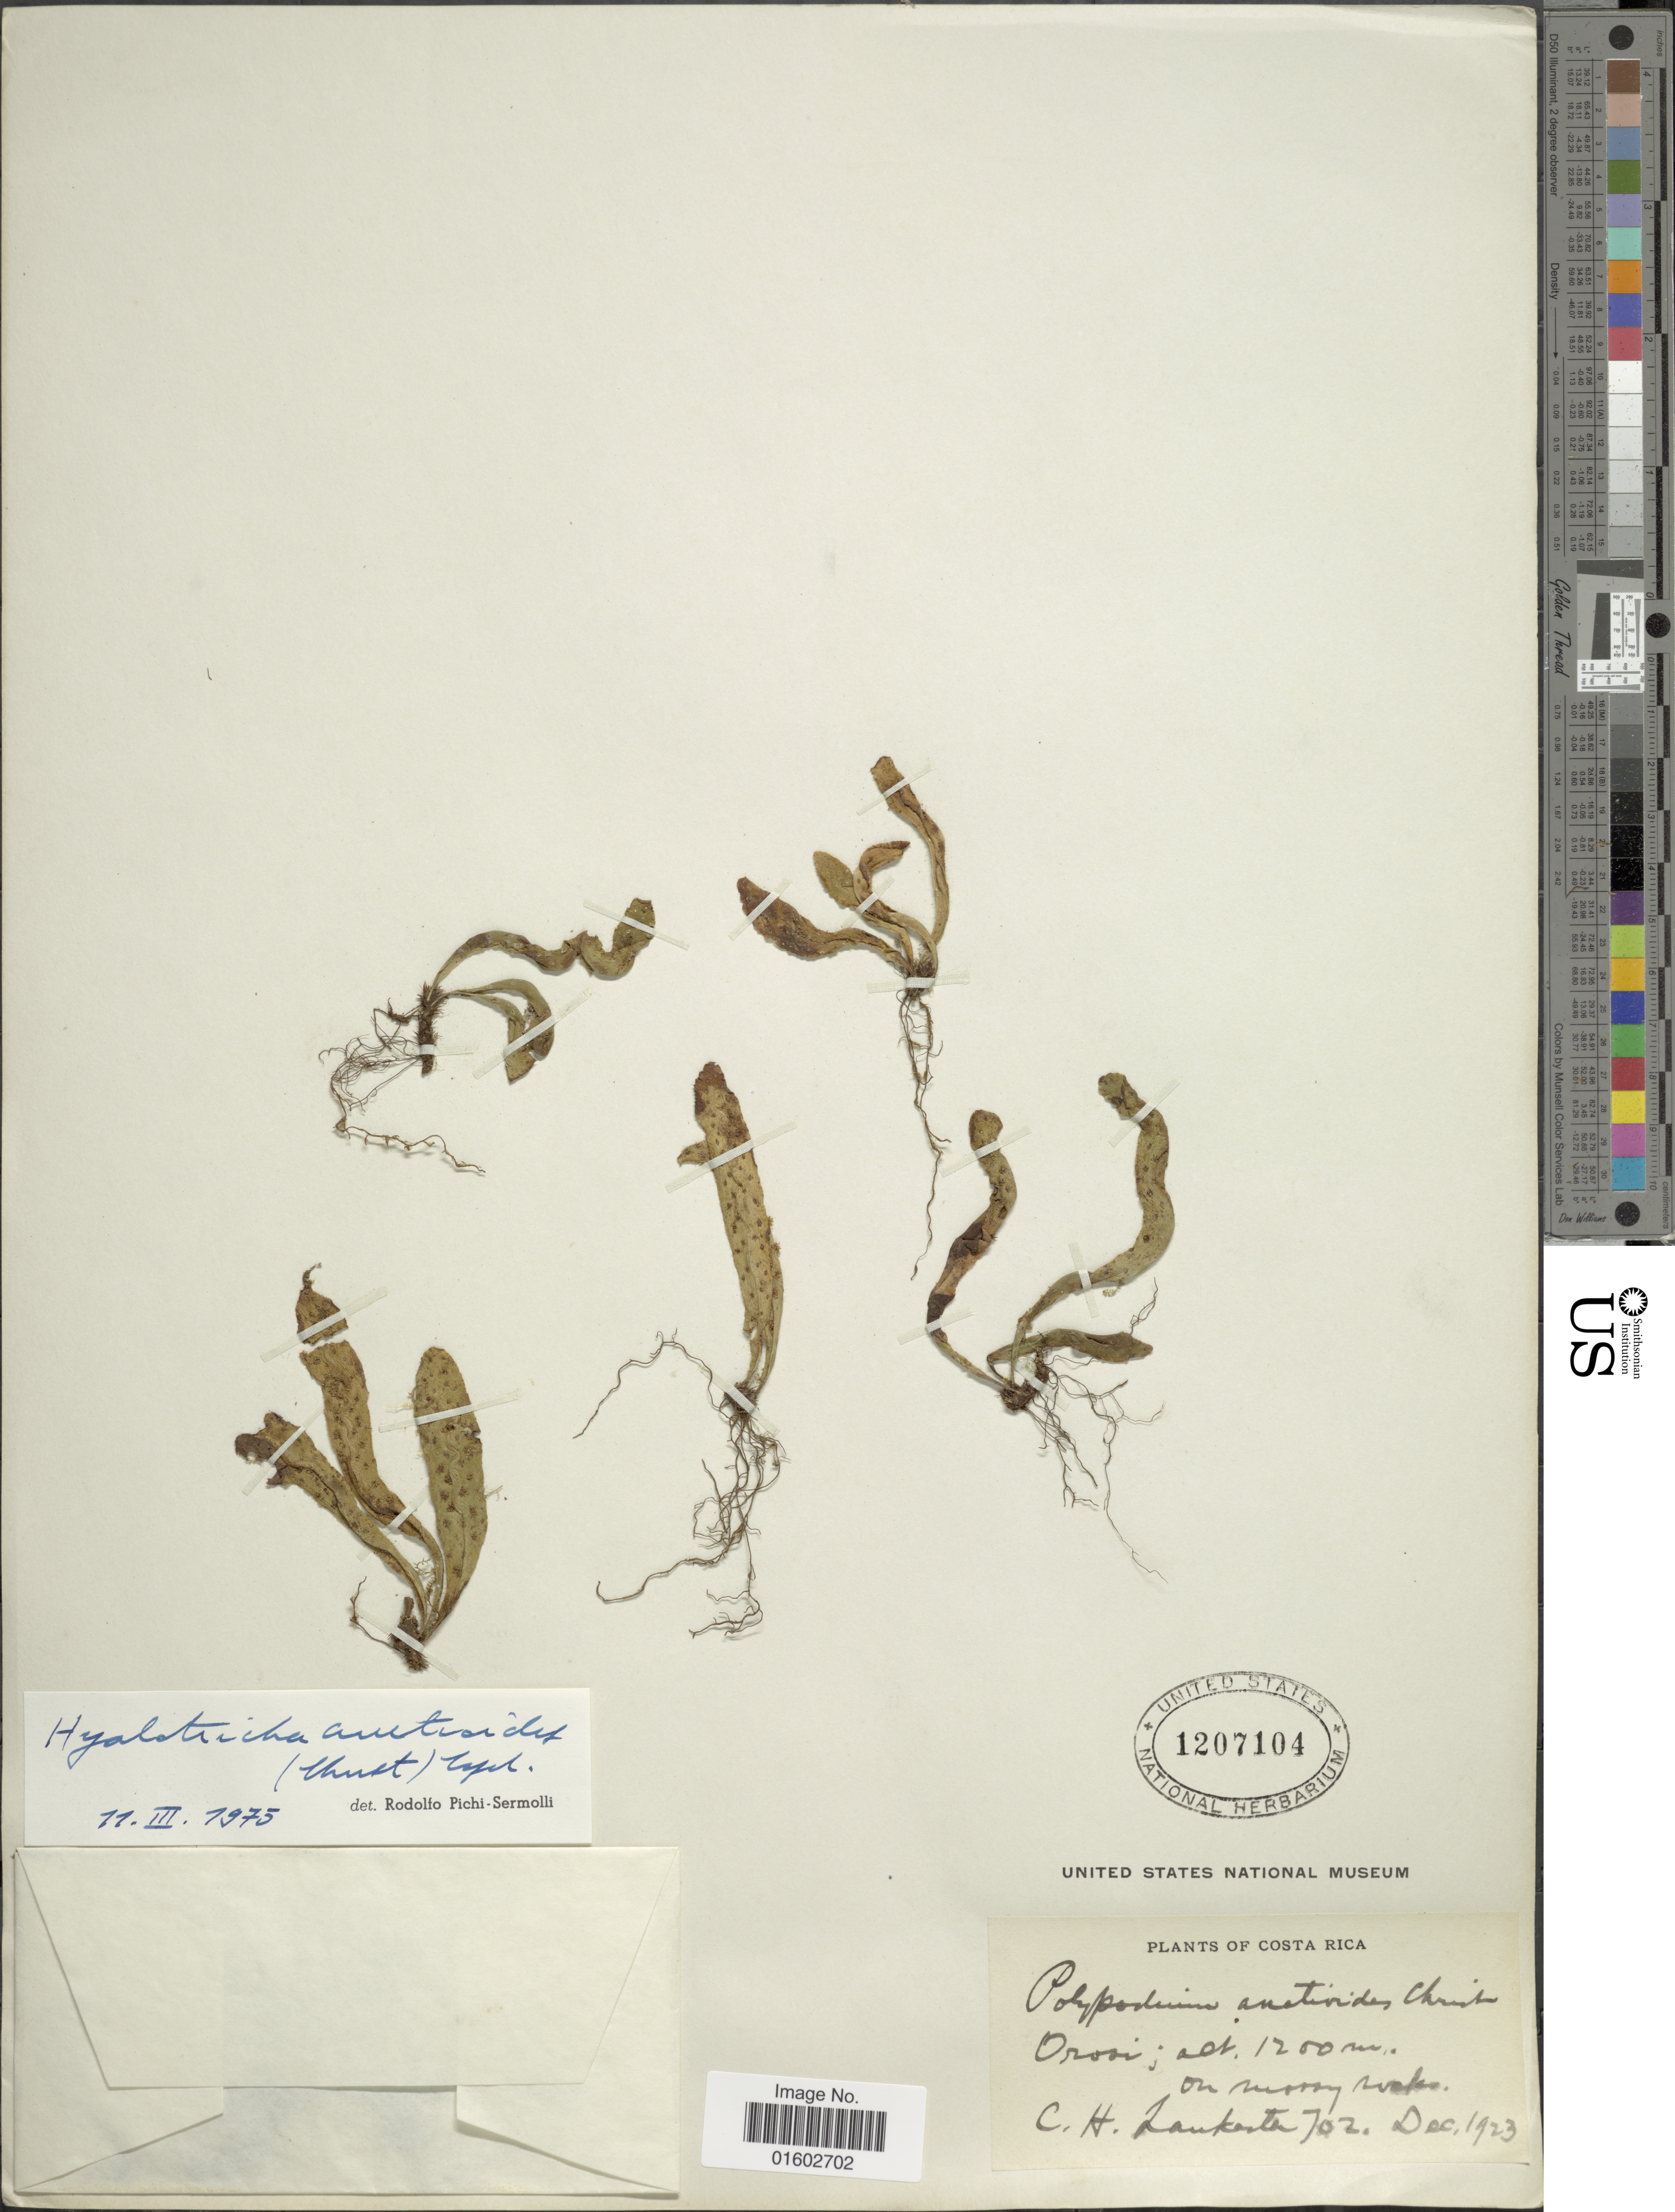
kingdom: Plantae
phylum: Tracheophyta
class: Polypodiopsida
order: Polypodiales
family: Polypodiaceae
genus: Campyloneurum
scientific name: Campyloneurum anetioides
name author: (Christ) R.M. Tryon & A.F. Tryon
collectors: C. H. Lankester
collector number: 702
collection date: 1923-12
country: Costa Rica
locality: Orosi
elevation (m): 1200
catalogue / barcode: US 1207104